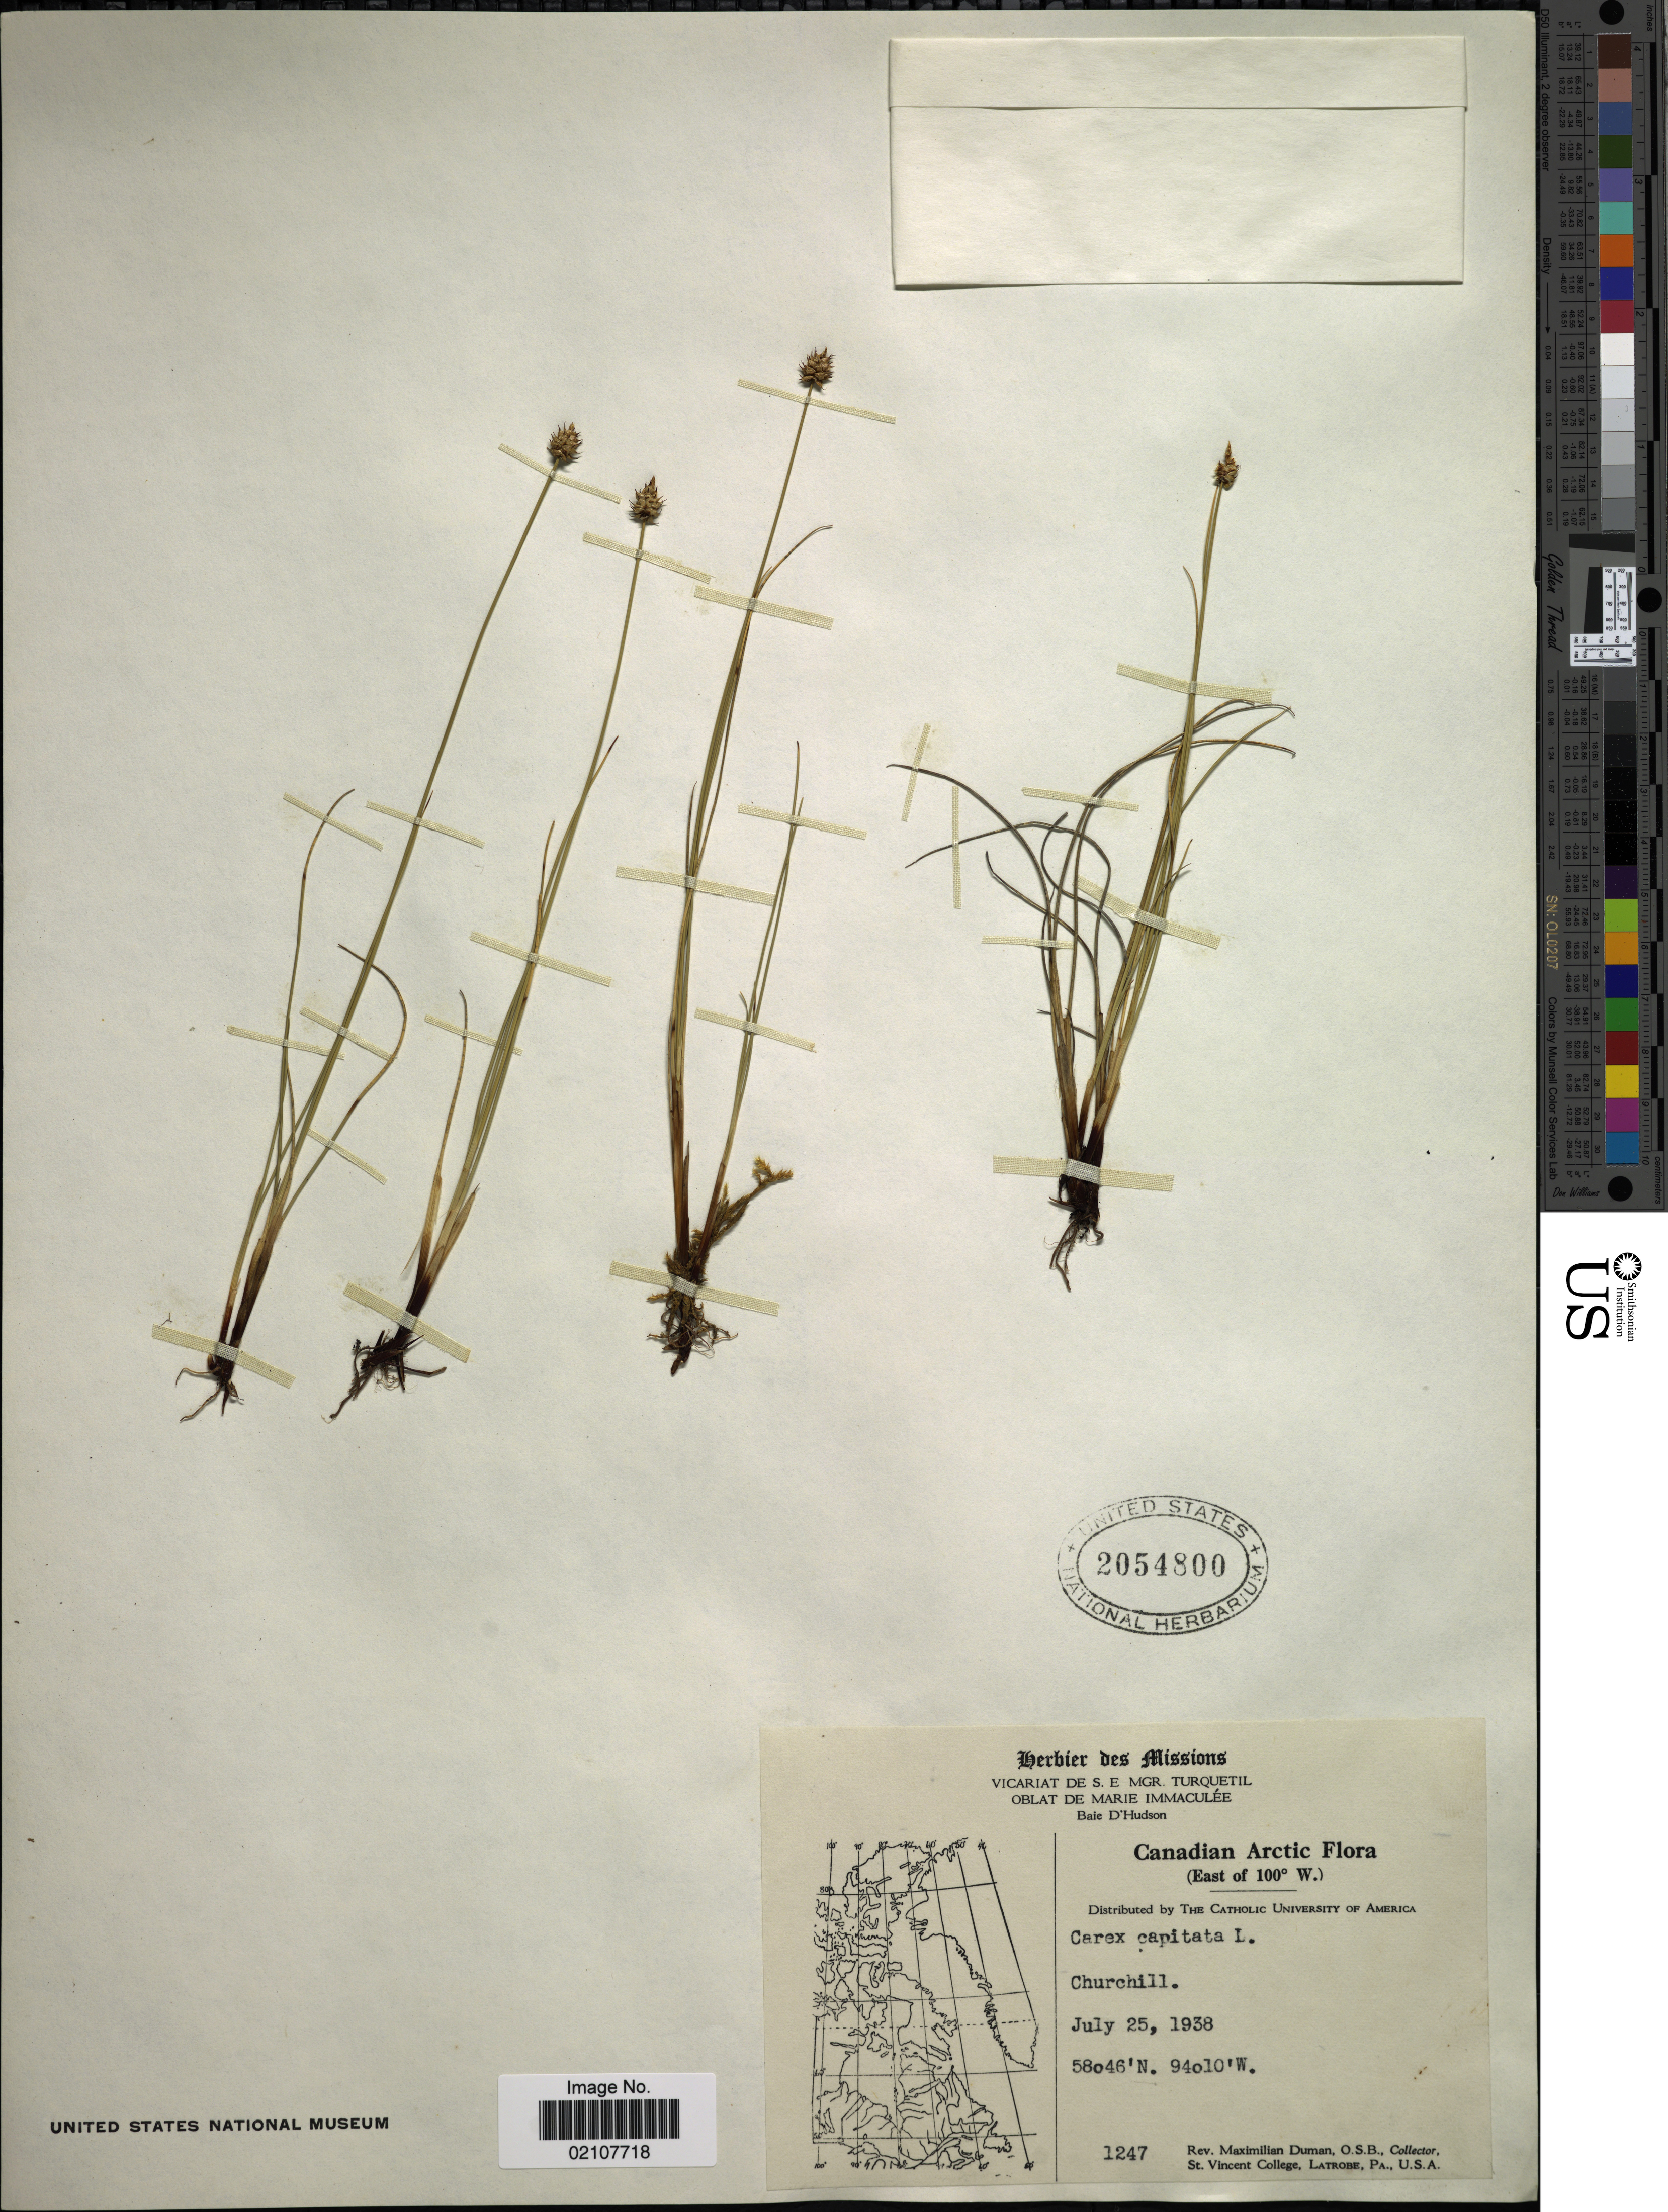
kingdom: Plantae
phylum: Tracheophyta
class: Liliopsida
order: Poales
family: Cyperaceae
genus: Carex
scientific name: Carex capitata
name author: L.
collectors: M. Duman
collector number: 1247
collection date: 1938-07-25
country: Canada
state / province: Manitoba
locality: Canadian Arctic (East of 100º W ). Chuchill.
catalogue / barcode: US 2054800